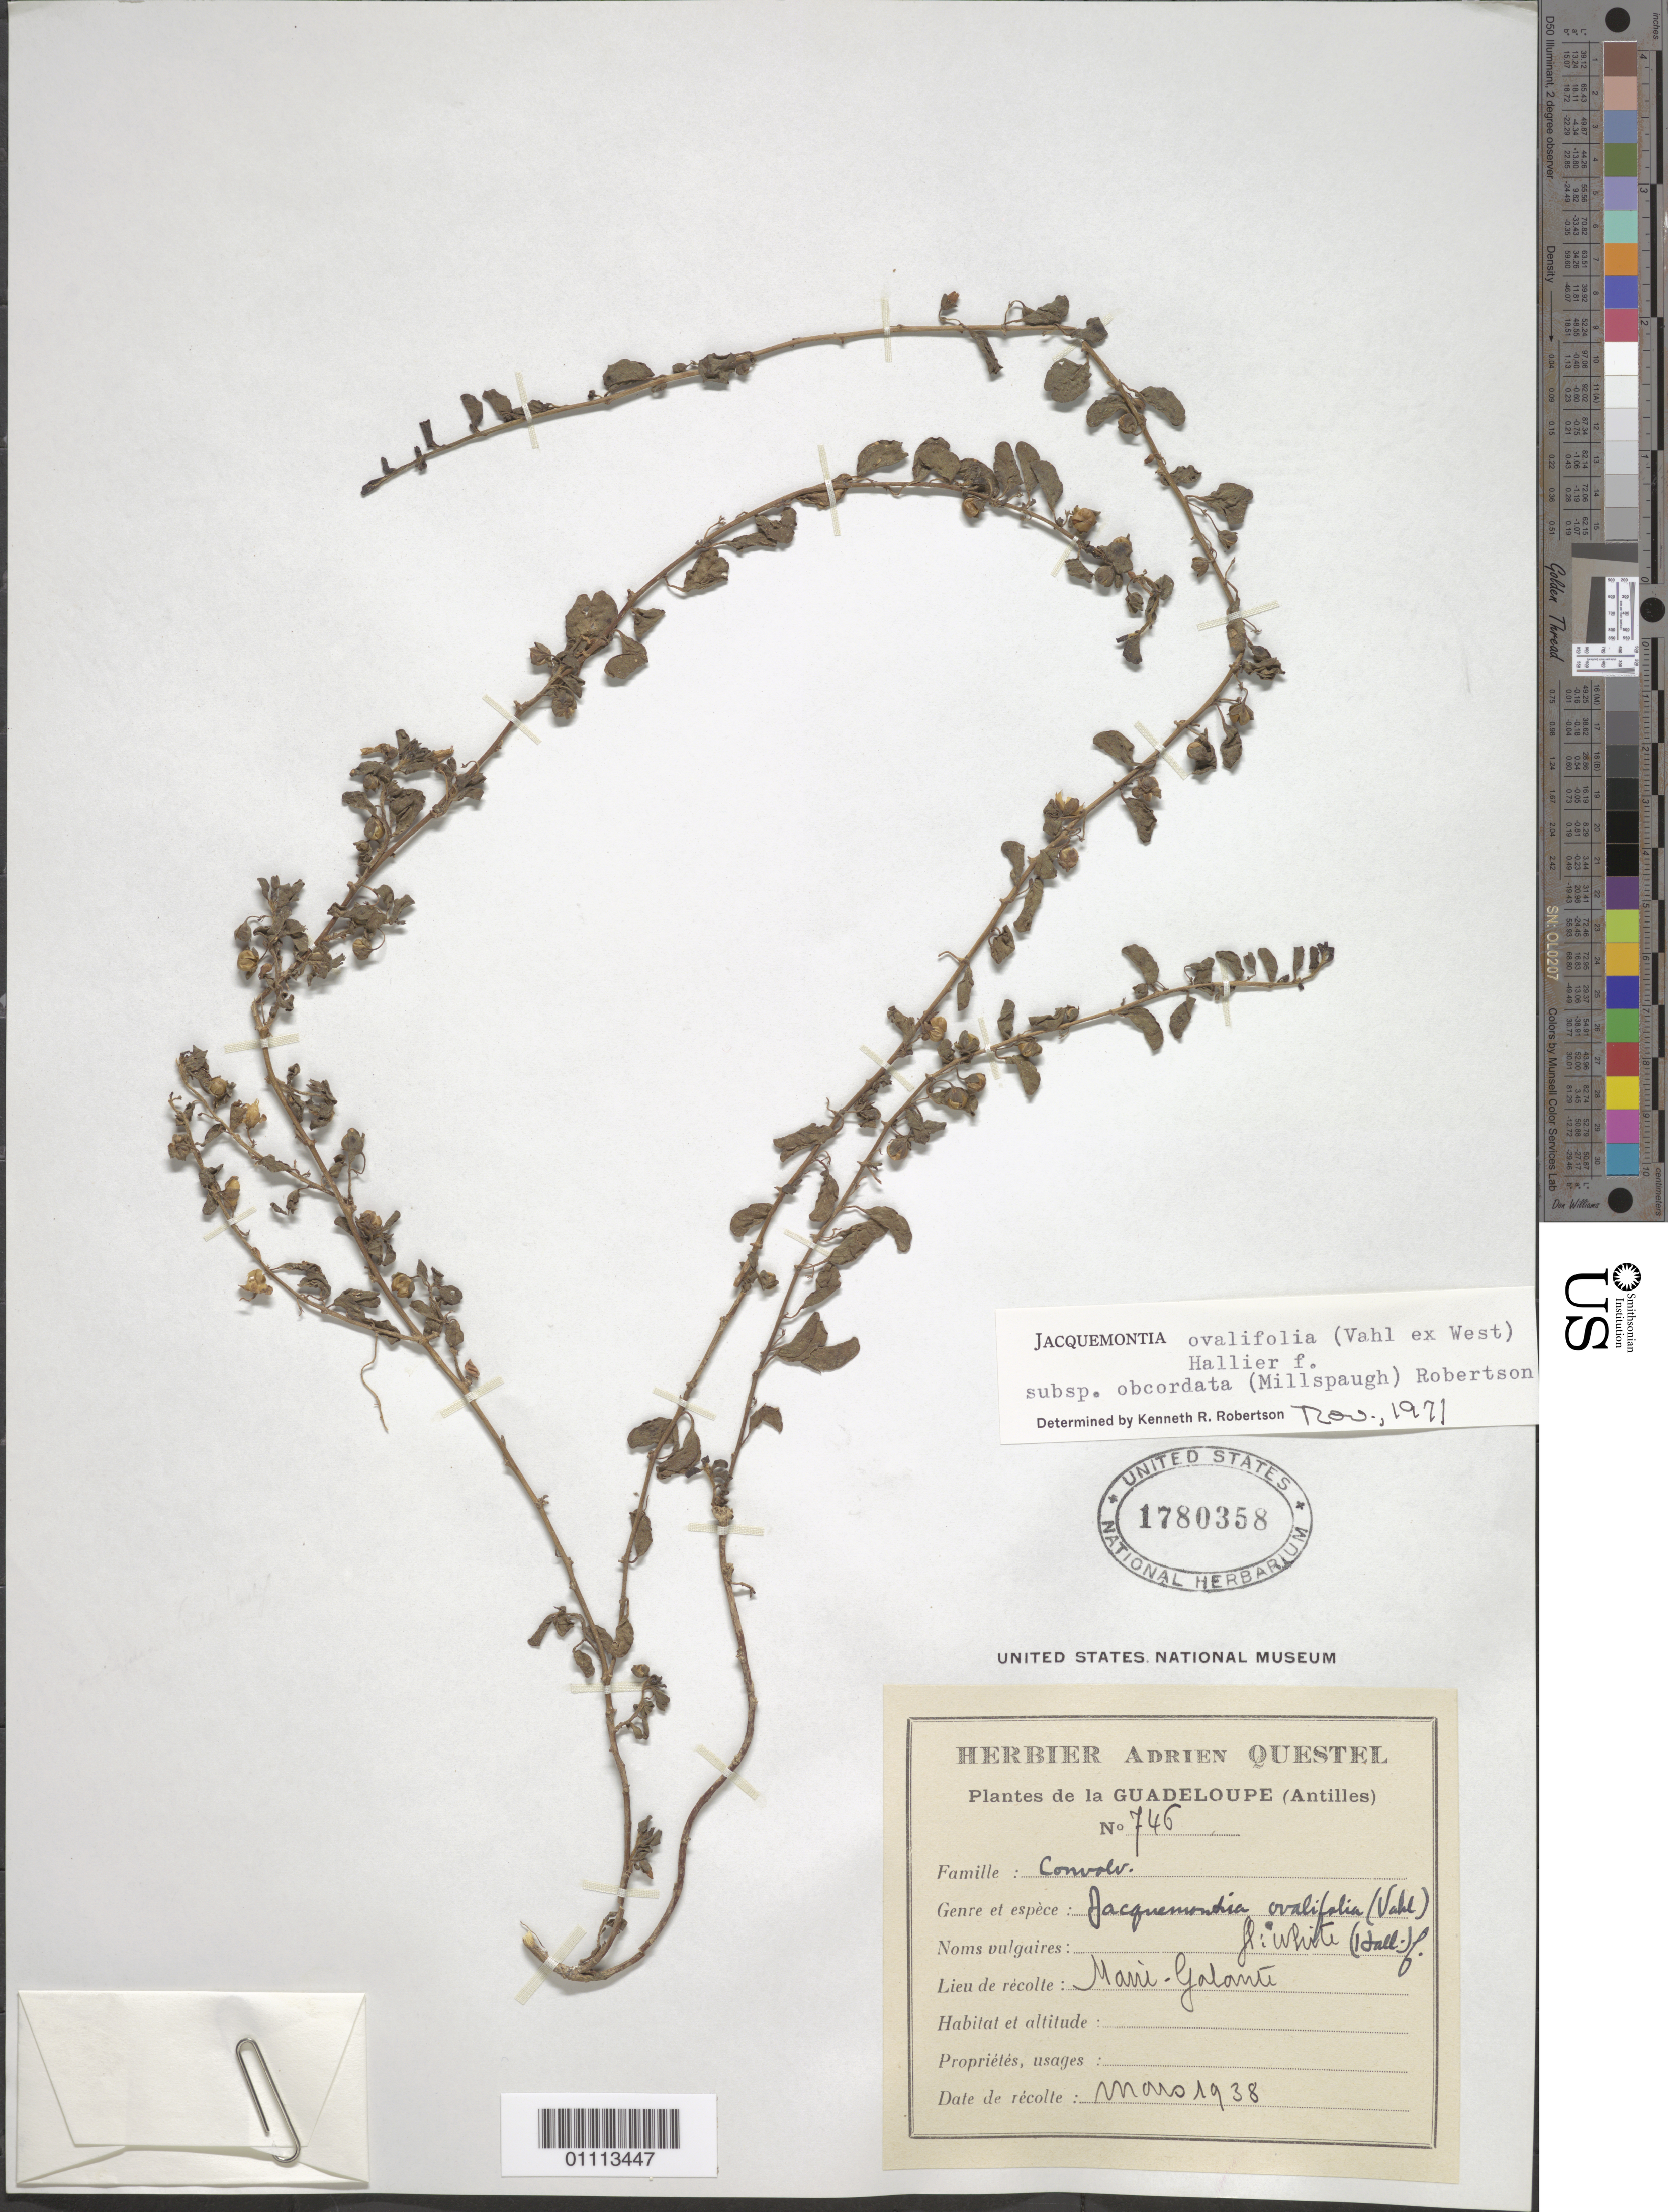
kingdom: Plantae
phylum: Tracheophyta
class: Magnoliopsida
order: Solanales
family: Convolvulaceae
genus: Jacquemontia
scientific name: Jacquemontia ovalifolia subsp. obcordata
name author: (Millsp.) K.R. Robertson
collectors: A. Questel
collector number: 746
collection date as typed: Mar 1938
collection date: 1938-03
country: Guadeloupe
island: Marie Galante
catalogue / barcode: US 1780358